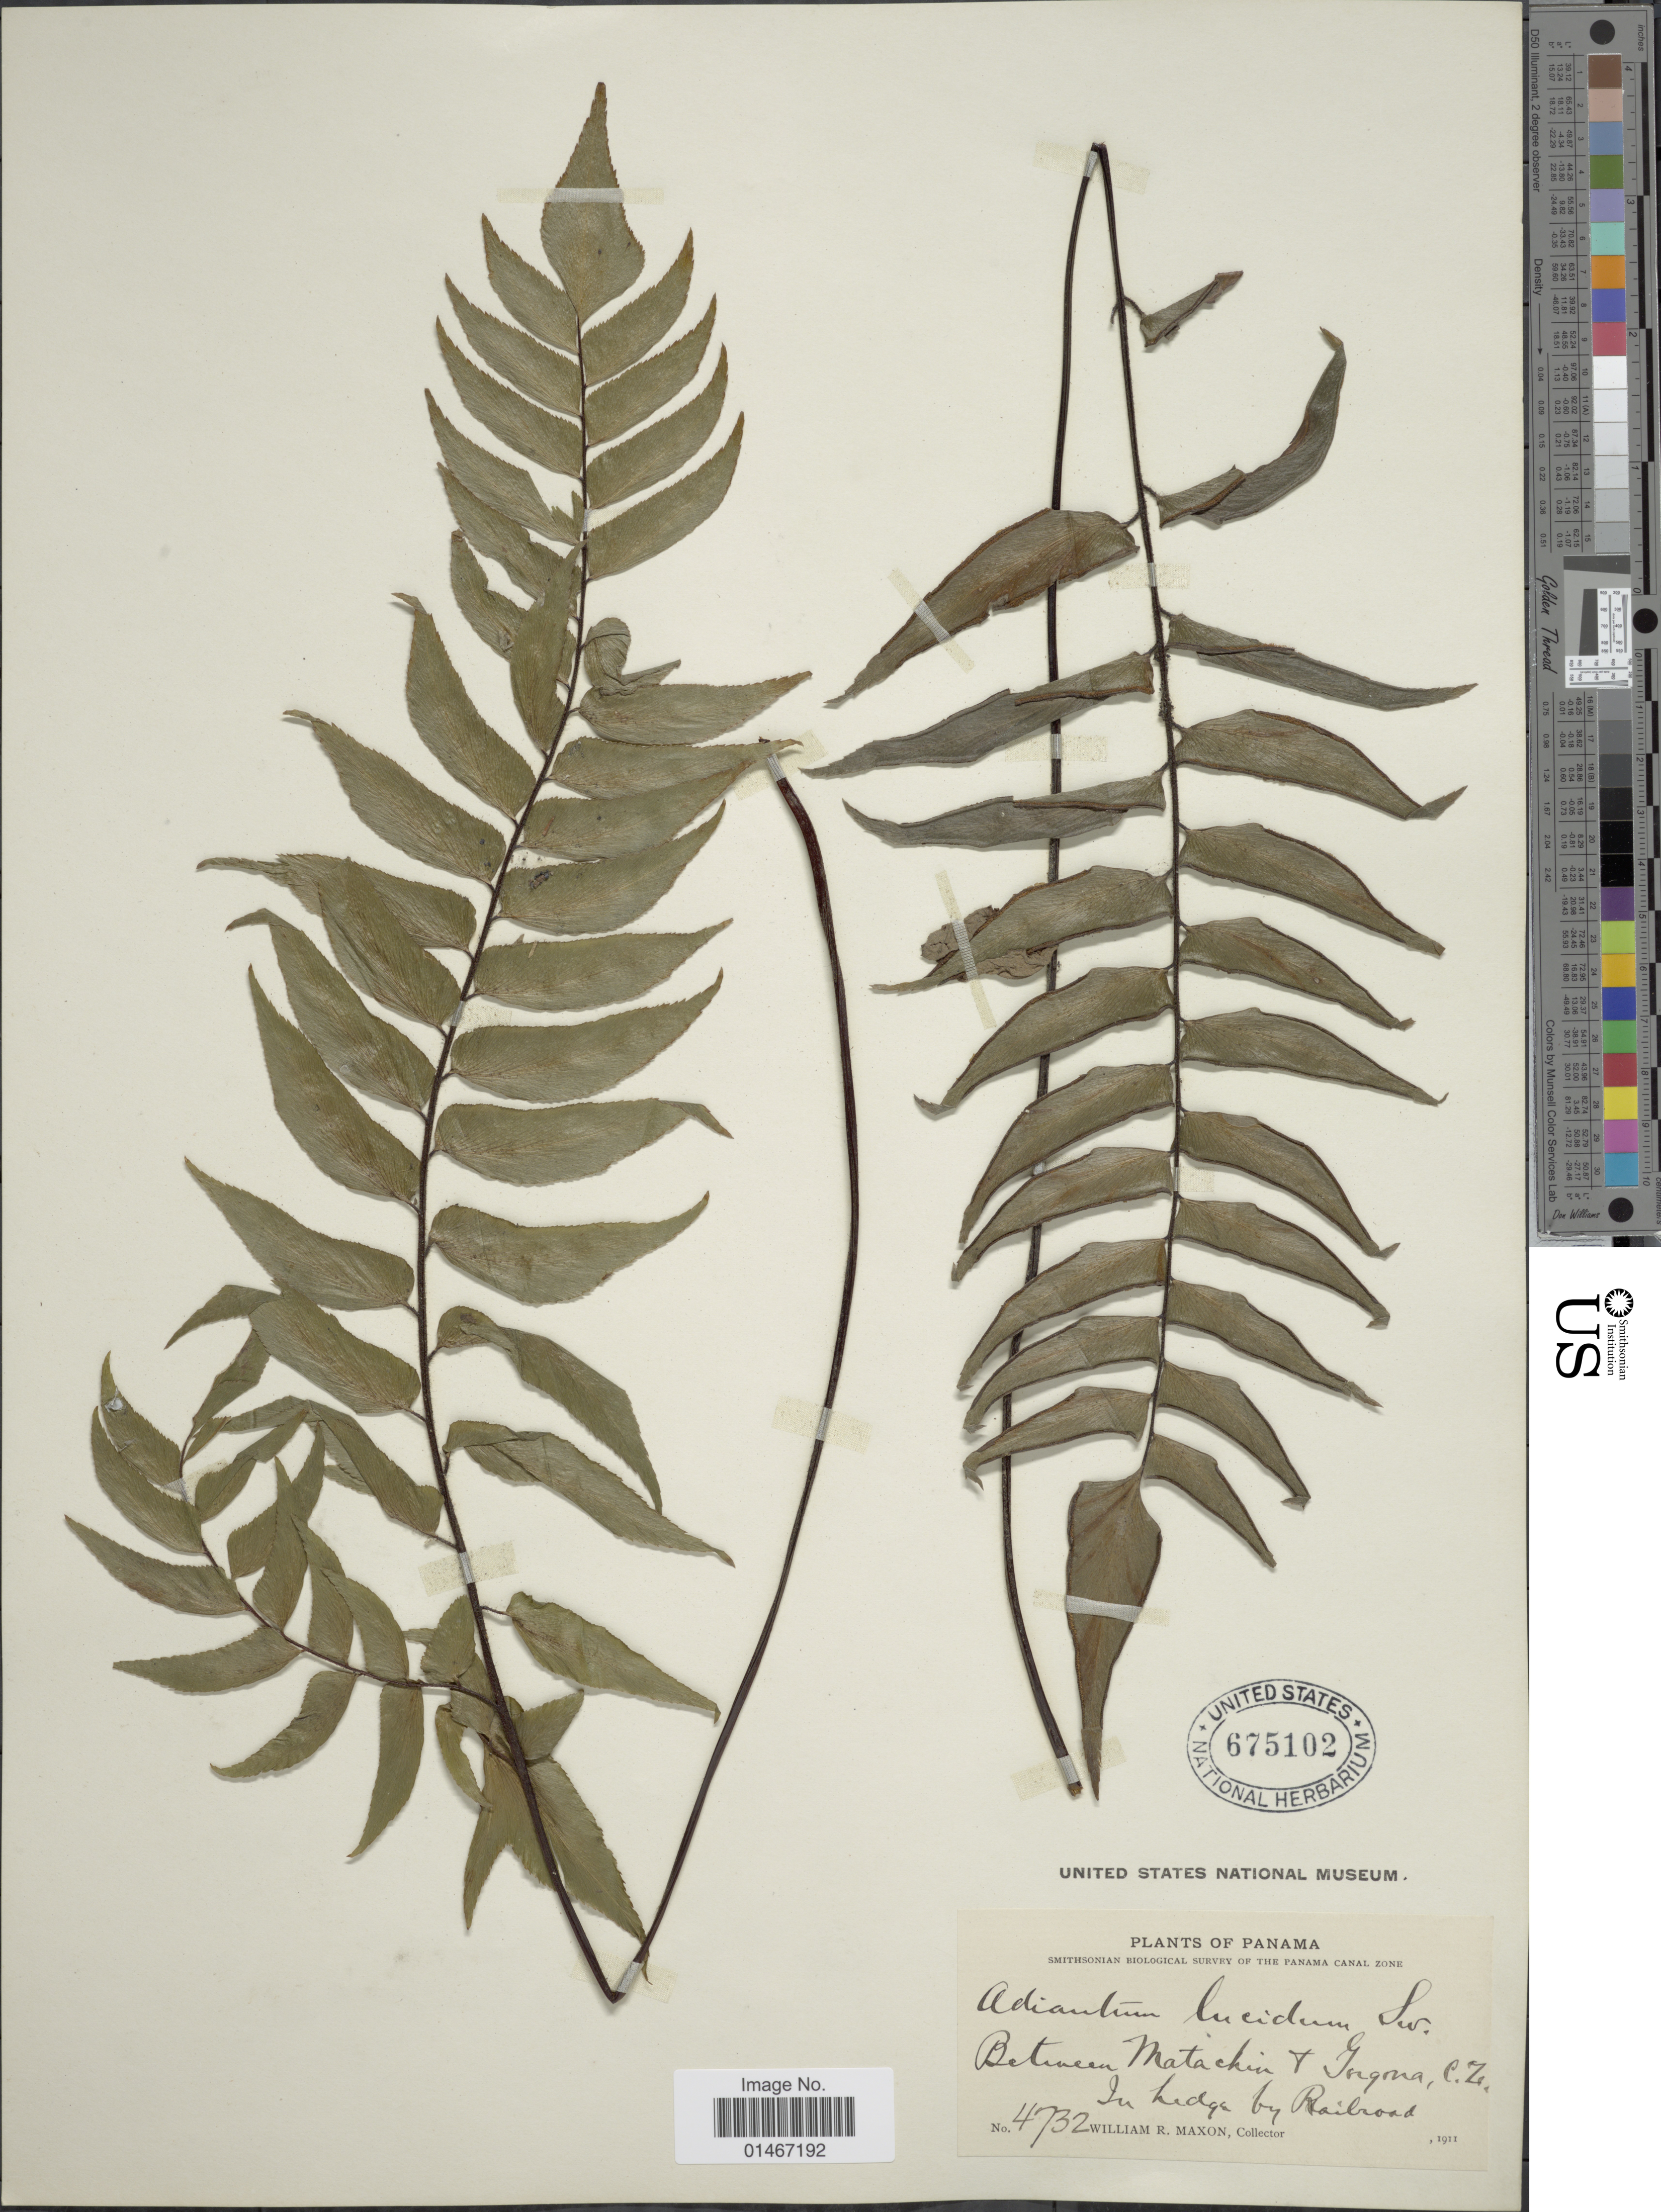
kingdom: Plantae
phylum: Tracheophyta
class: Polypodiopsida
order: Polypodiales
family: Pteridaceae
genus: Adiantum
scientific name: Adiantum lucidum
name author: (Cav.) Sw.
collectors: W. R. Maxon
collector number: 4732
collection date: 1911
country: Panama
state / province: Colón / Panamá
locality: Between Matachiu + Ingma, C.Z. In hedge by Railroad.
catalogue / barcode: US 675102